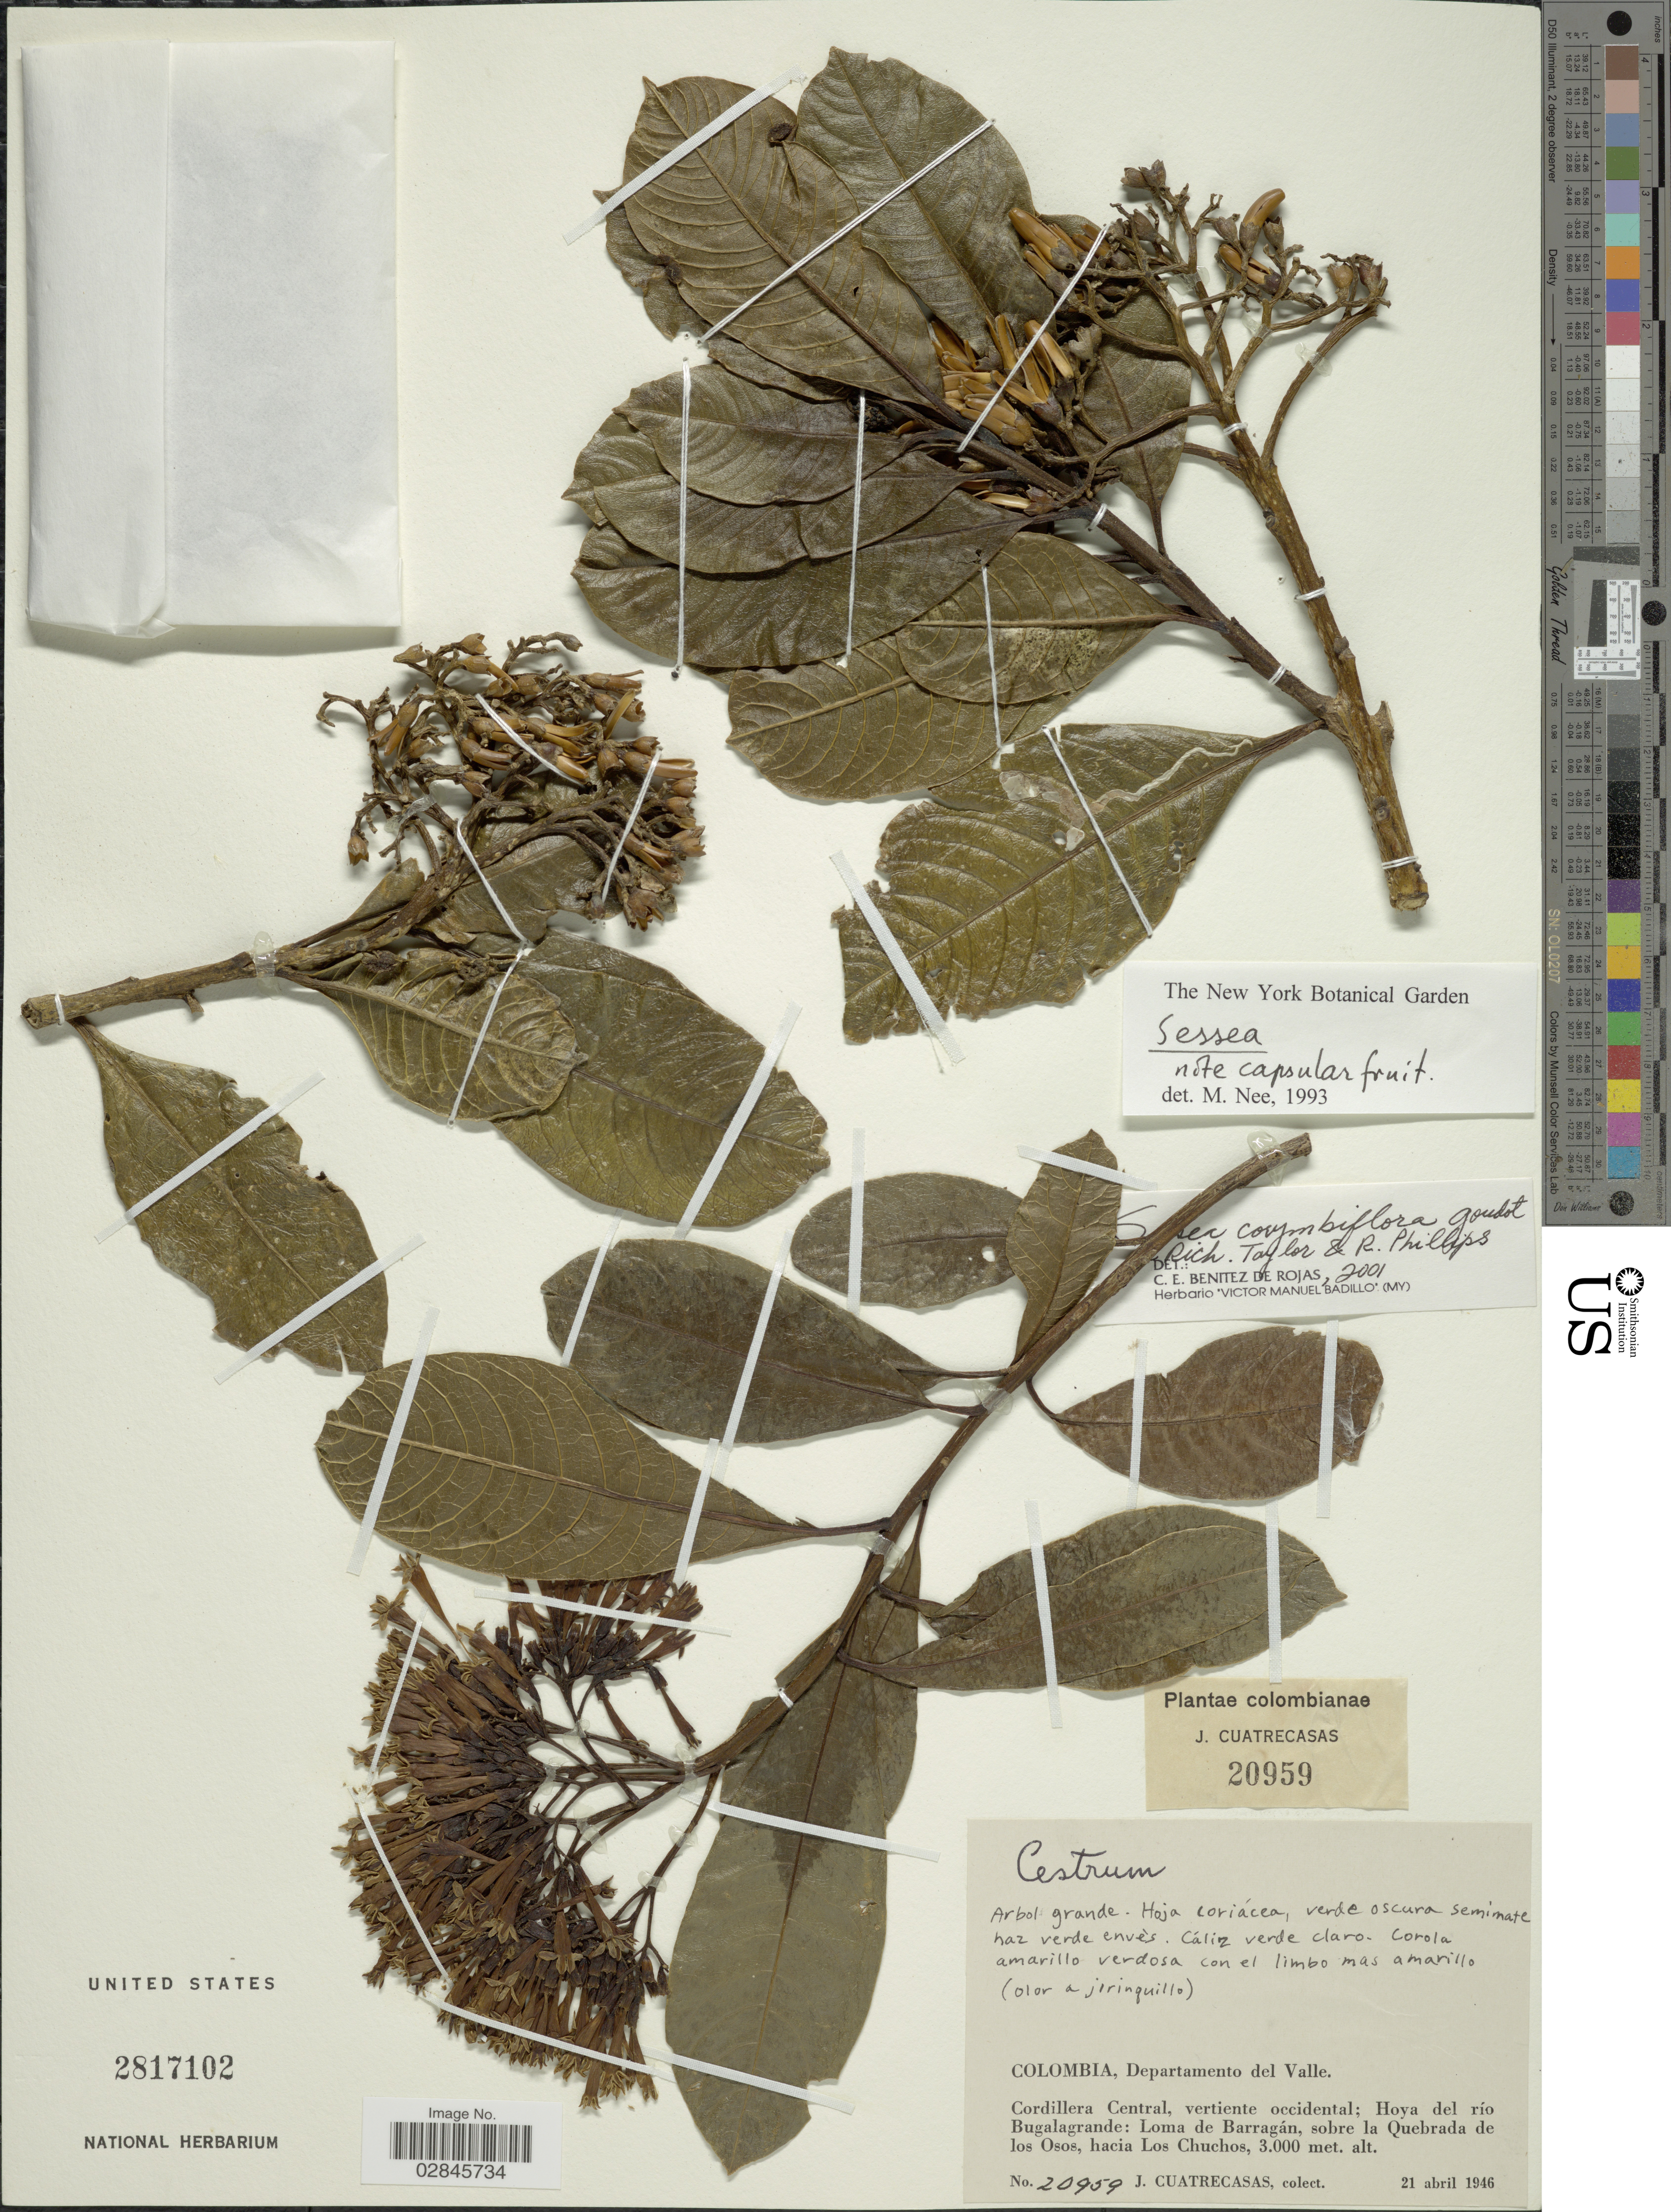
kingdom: Plantae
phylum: Tracheophyta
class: Magnoliopsida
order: Solanales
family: Solanaceae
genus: Sessea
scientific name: Sessea corymbiflora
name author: Goudot ex R. Taylor & R. Phillips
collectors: J. Cuatrecasas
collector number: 20959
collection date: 1946-04-21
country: Colombia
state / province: Valle del Cauca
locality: Departamento del Valle. Cordillera Central, vertiente occidental; Hoya del río Bugalagrande: Loma de Barragán, sobre la Quebrada de los Osos, hacia Los Chuchos.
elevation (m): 3000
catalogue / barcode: US 2817102